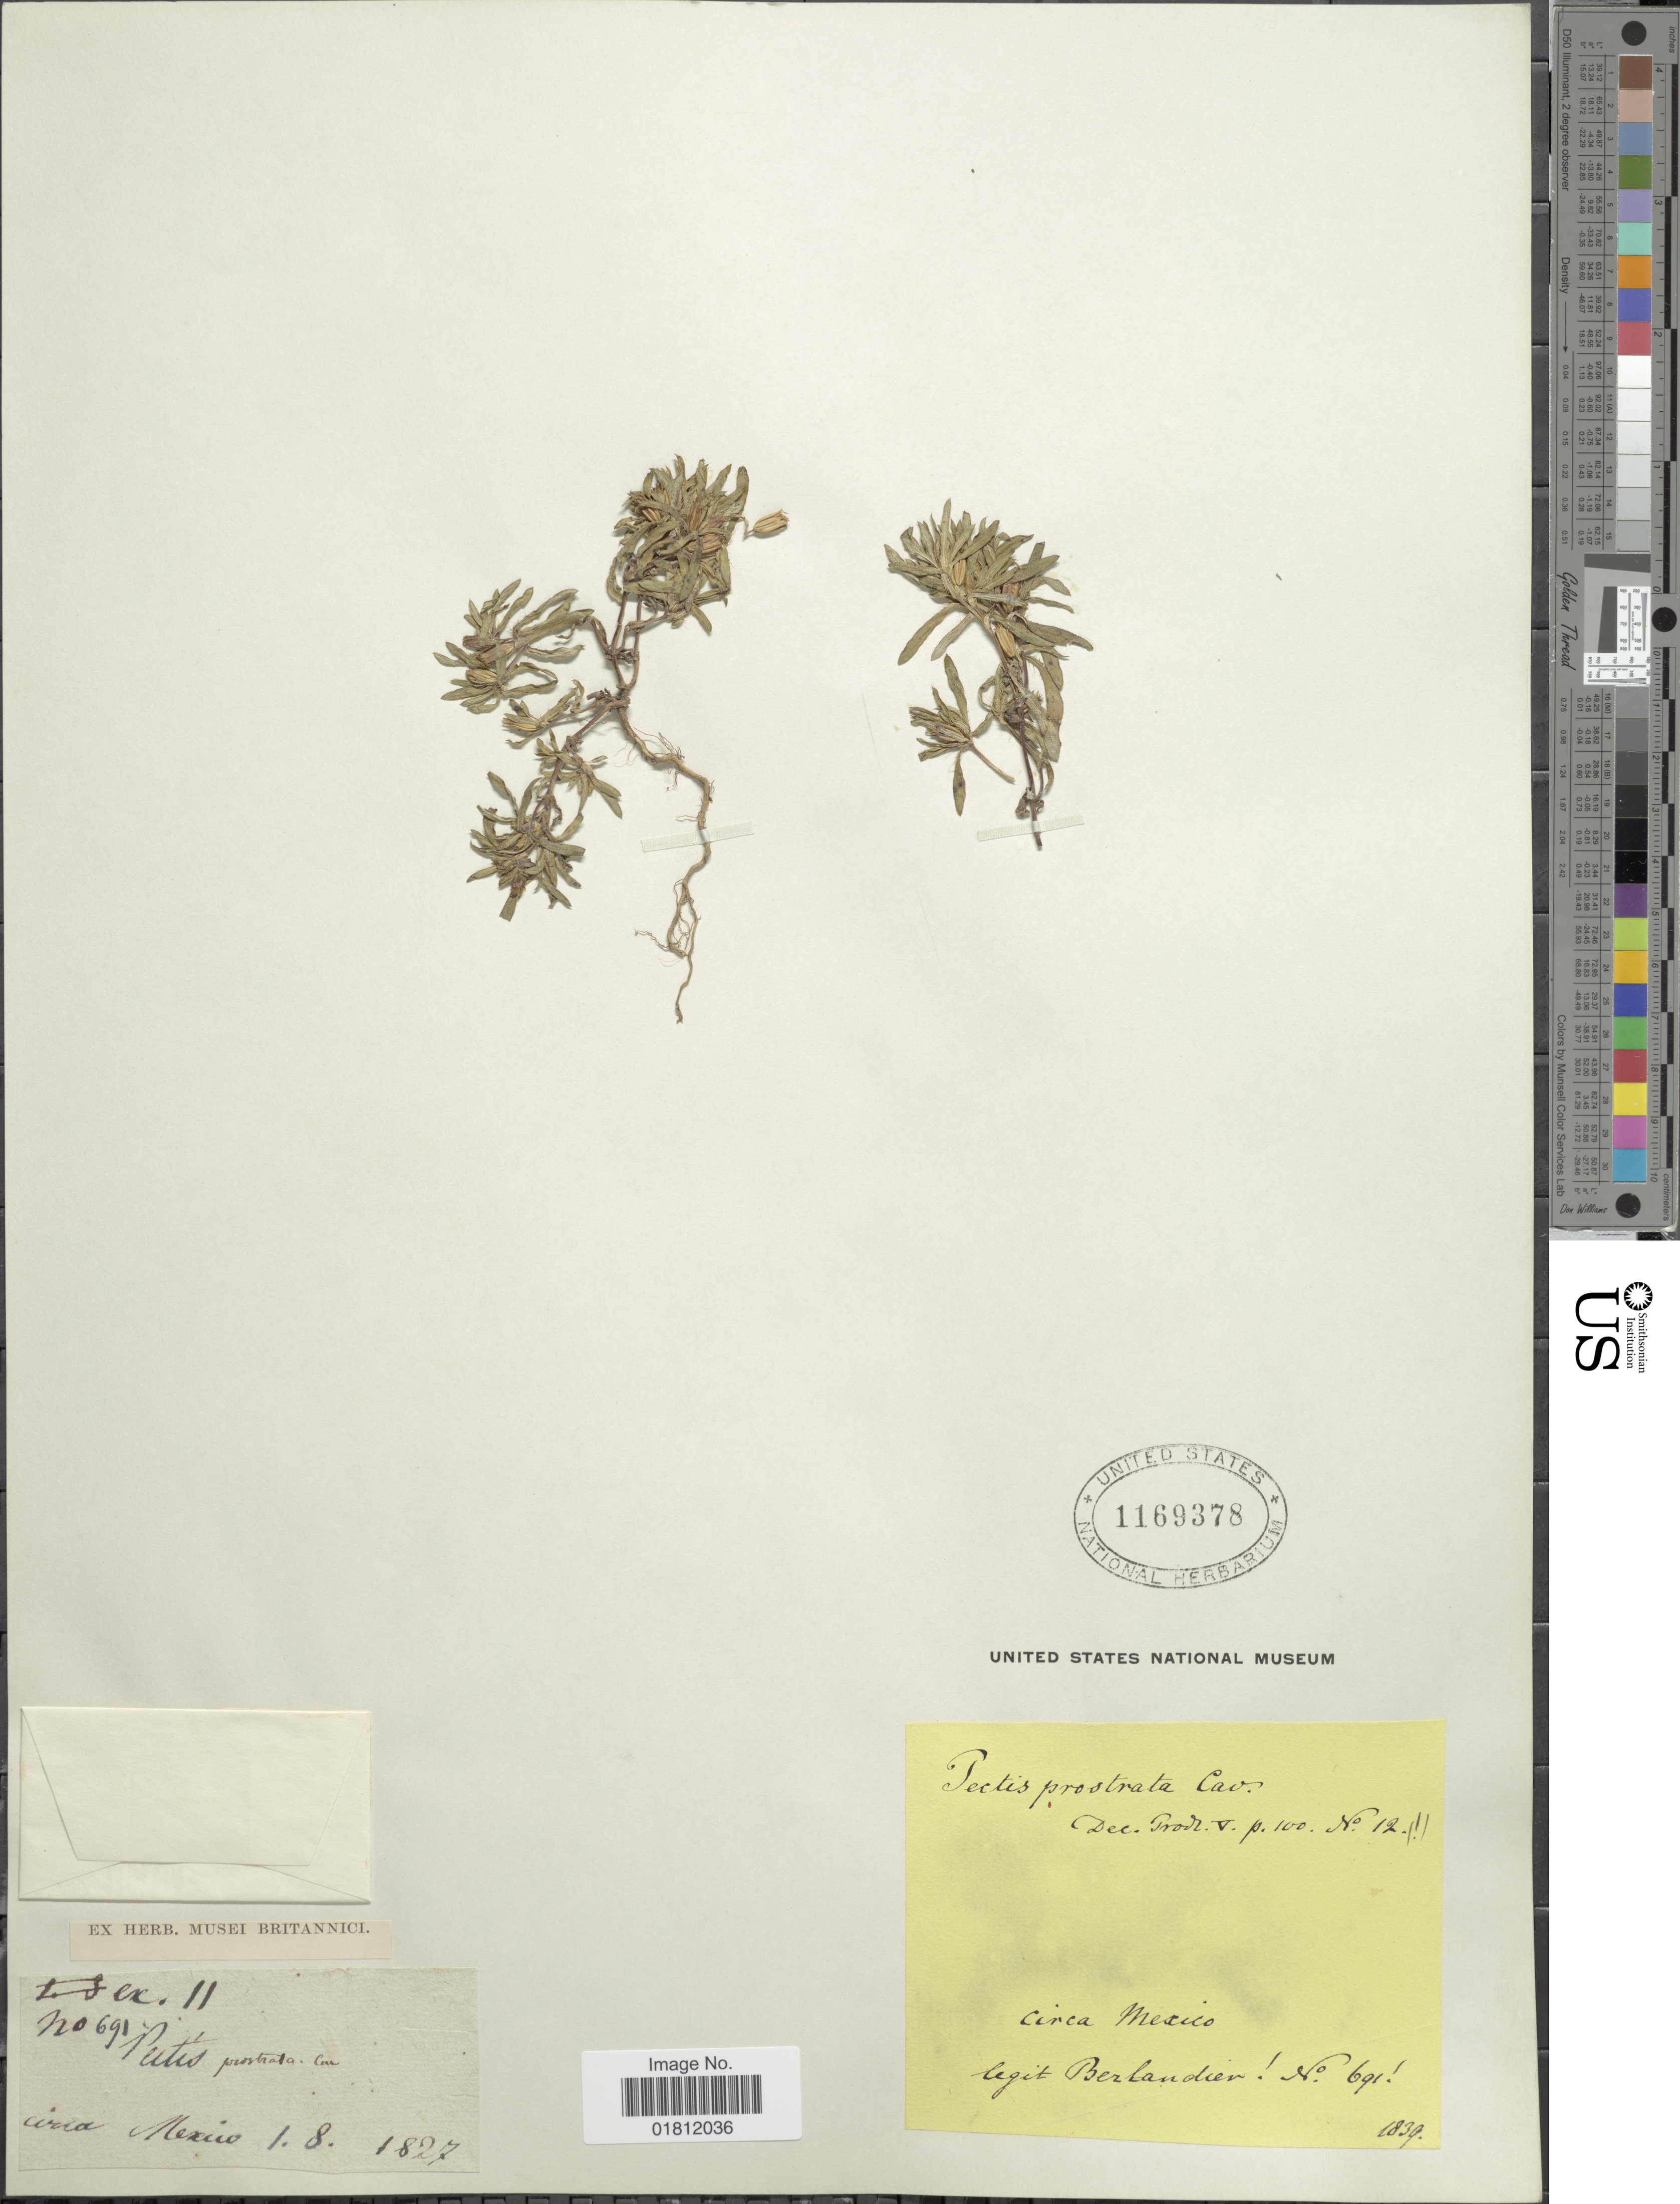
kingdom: Plantae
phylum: Tracheophyta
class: Magnoliopsida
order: Asterales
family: Asteraceae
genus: Pectis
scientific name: Pectis prostrata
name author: Cav.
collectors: J. L. Berlandier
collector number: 691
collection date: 1827-08-01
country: Mexico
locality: Circa Mexico.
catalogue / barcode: US 1169378